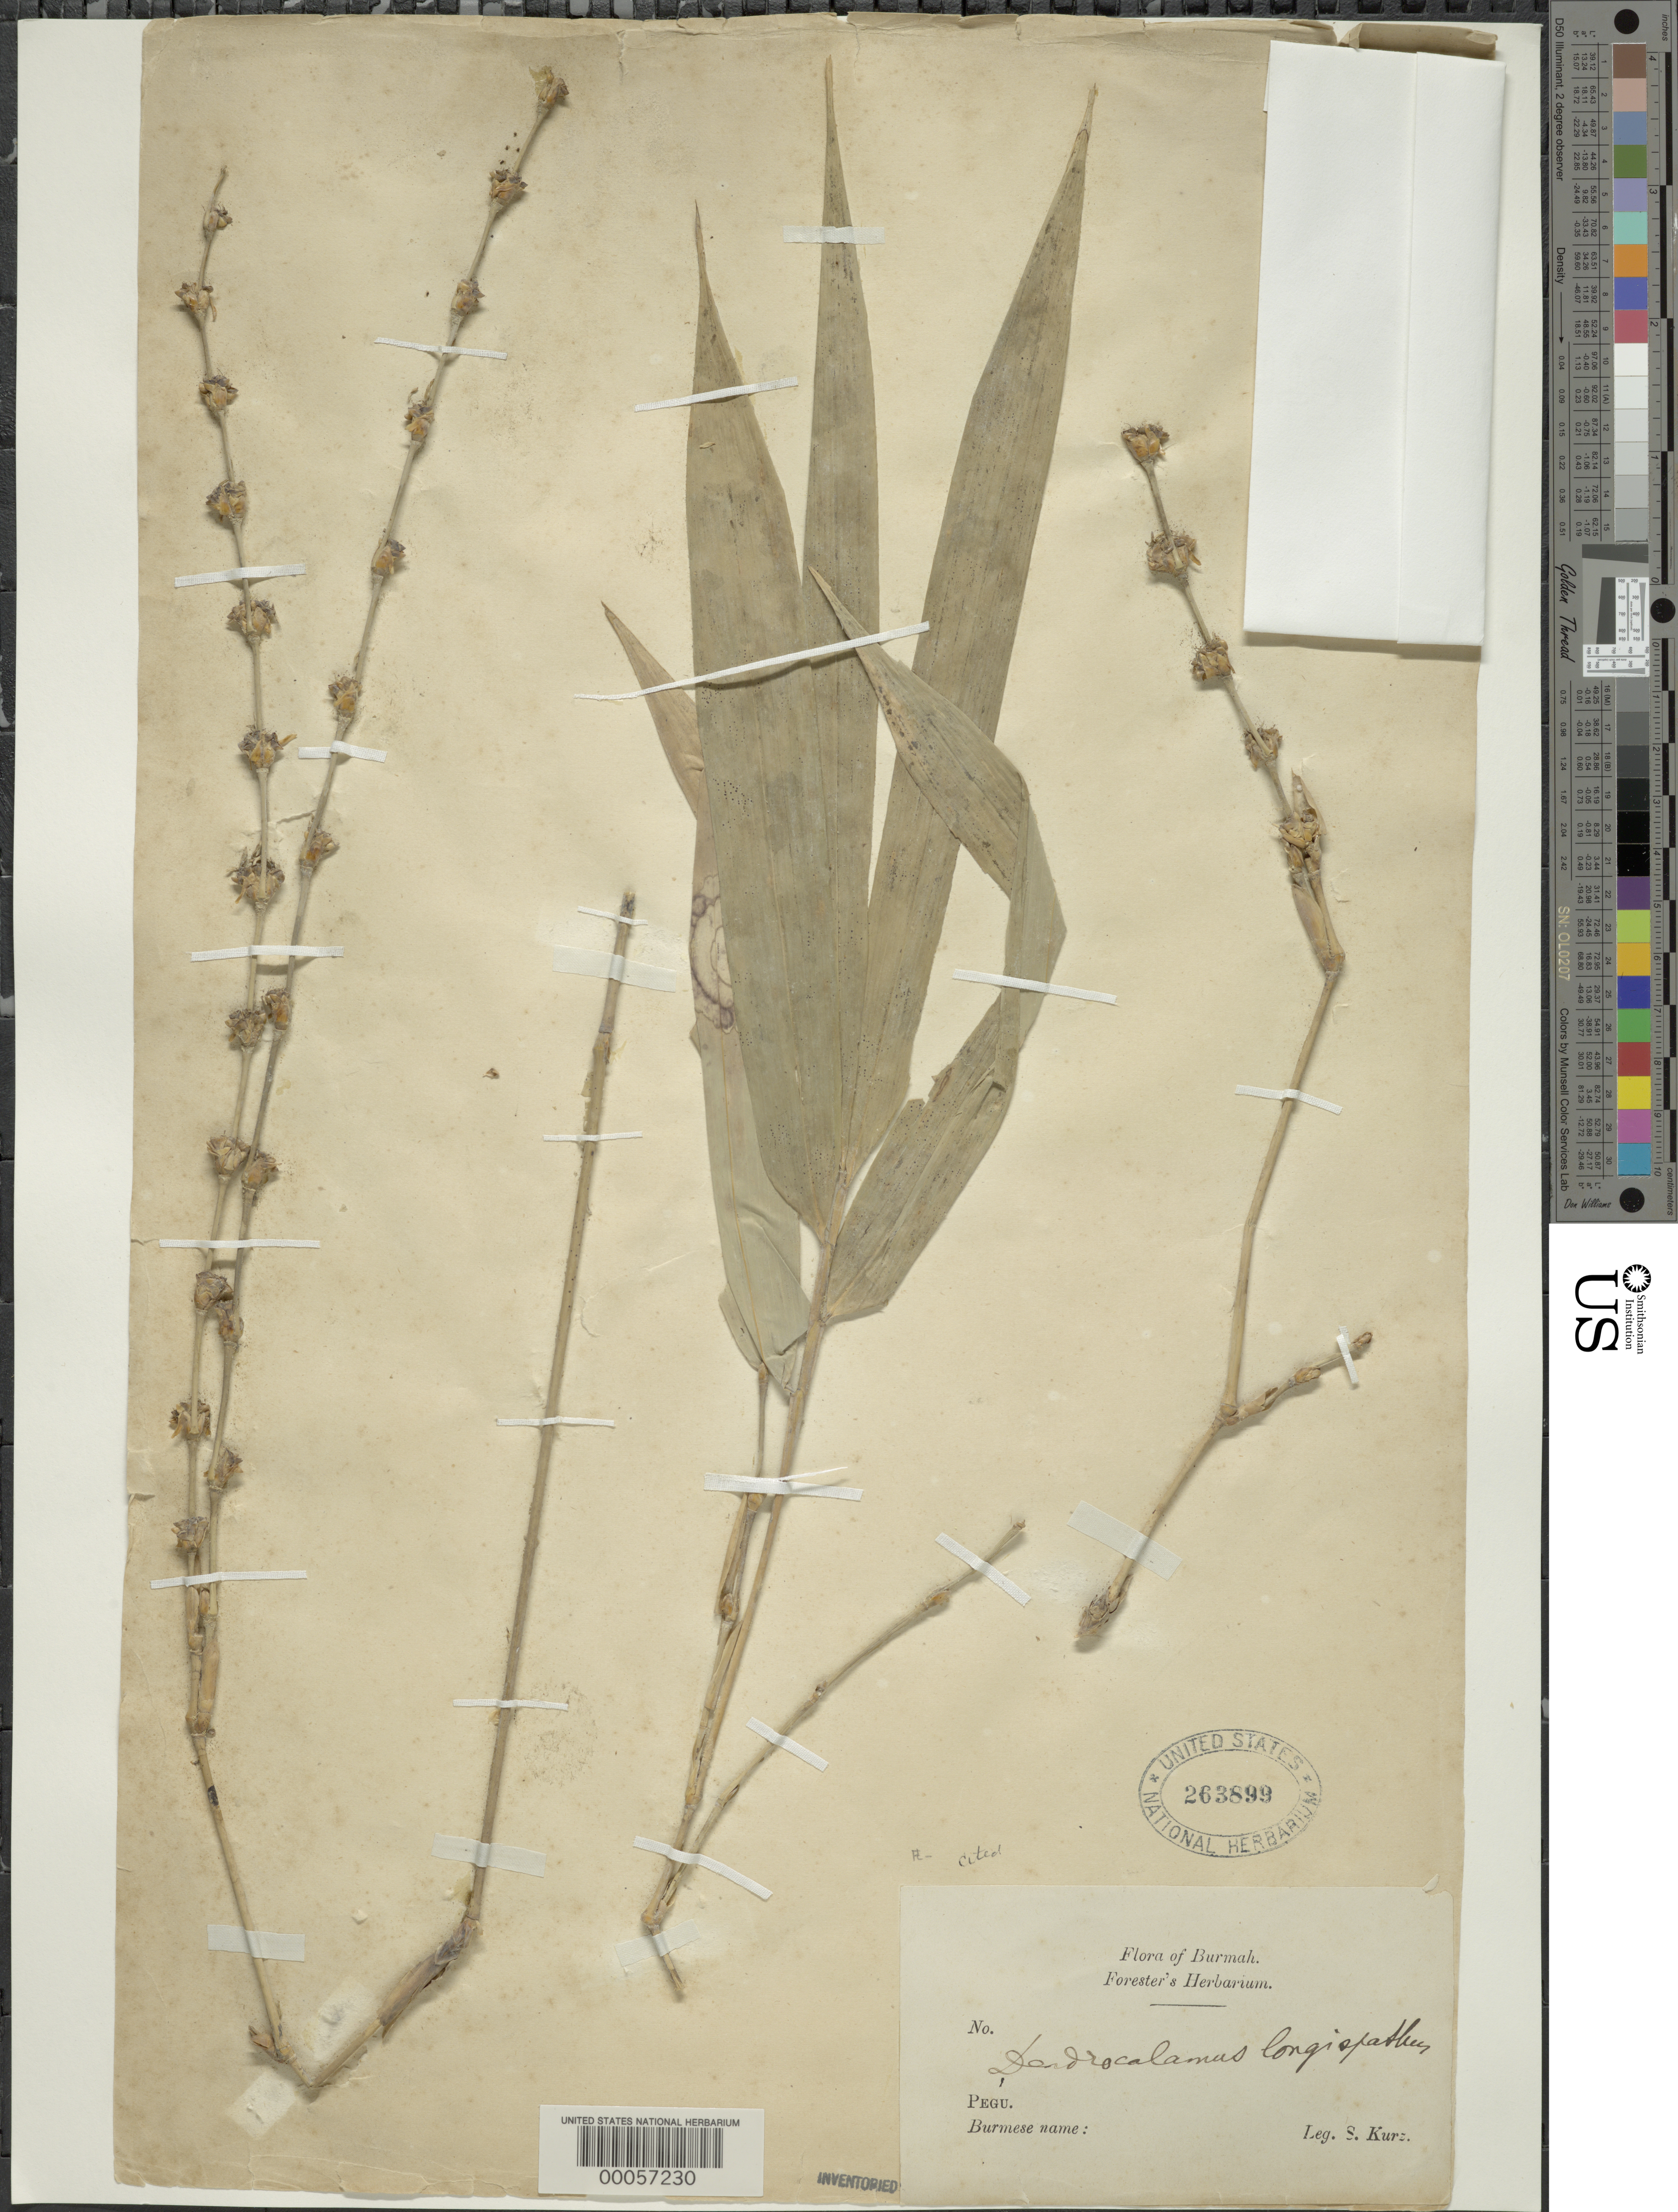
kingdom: Plantae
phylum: Tracheophyta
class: Liliopsida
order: Poales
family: Poaceae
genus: Dendrocalamus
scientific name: Dendrocalamus longispathus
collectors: W. Kurz et al.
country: Myanmar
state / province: Bago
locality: Pegu Dist.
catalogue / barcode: US 263899